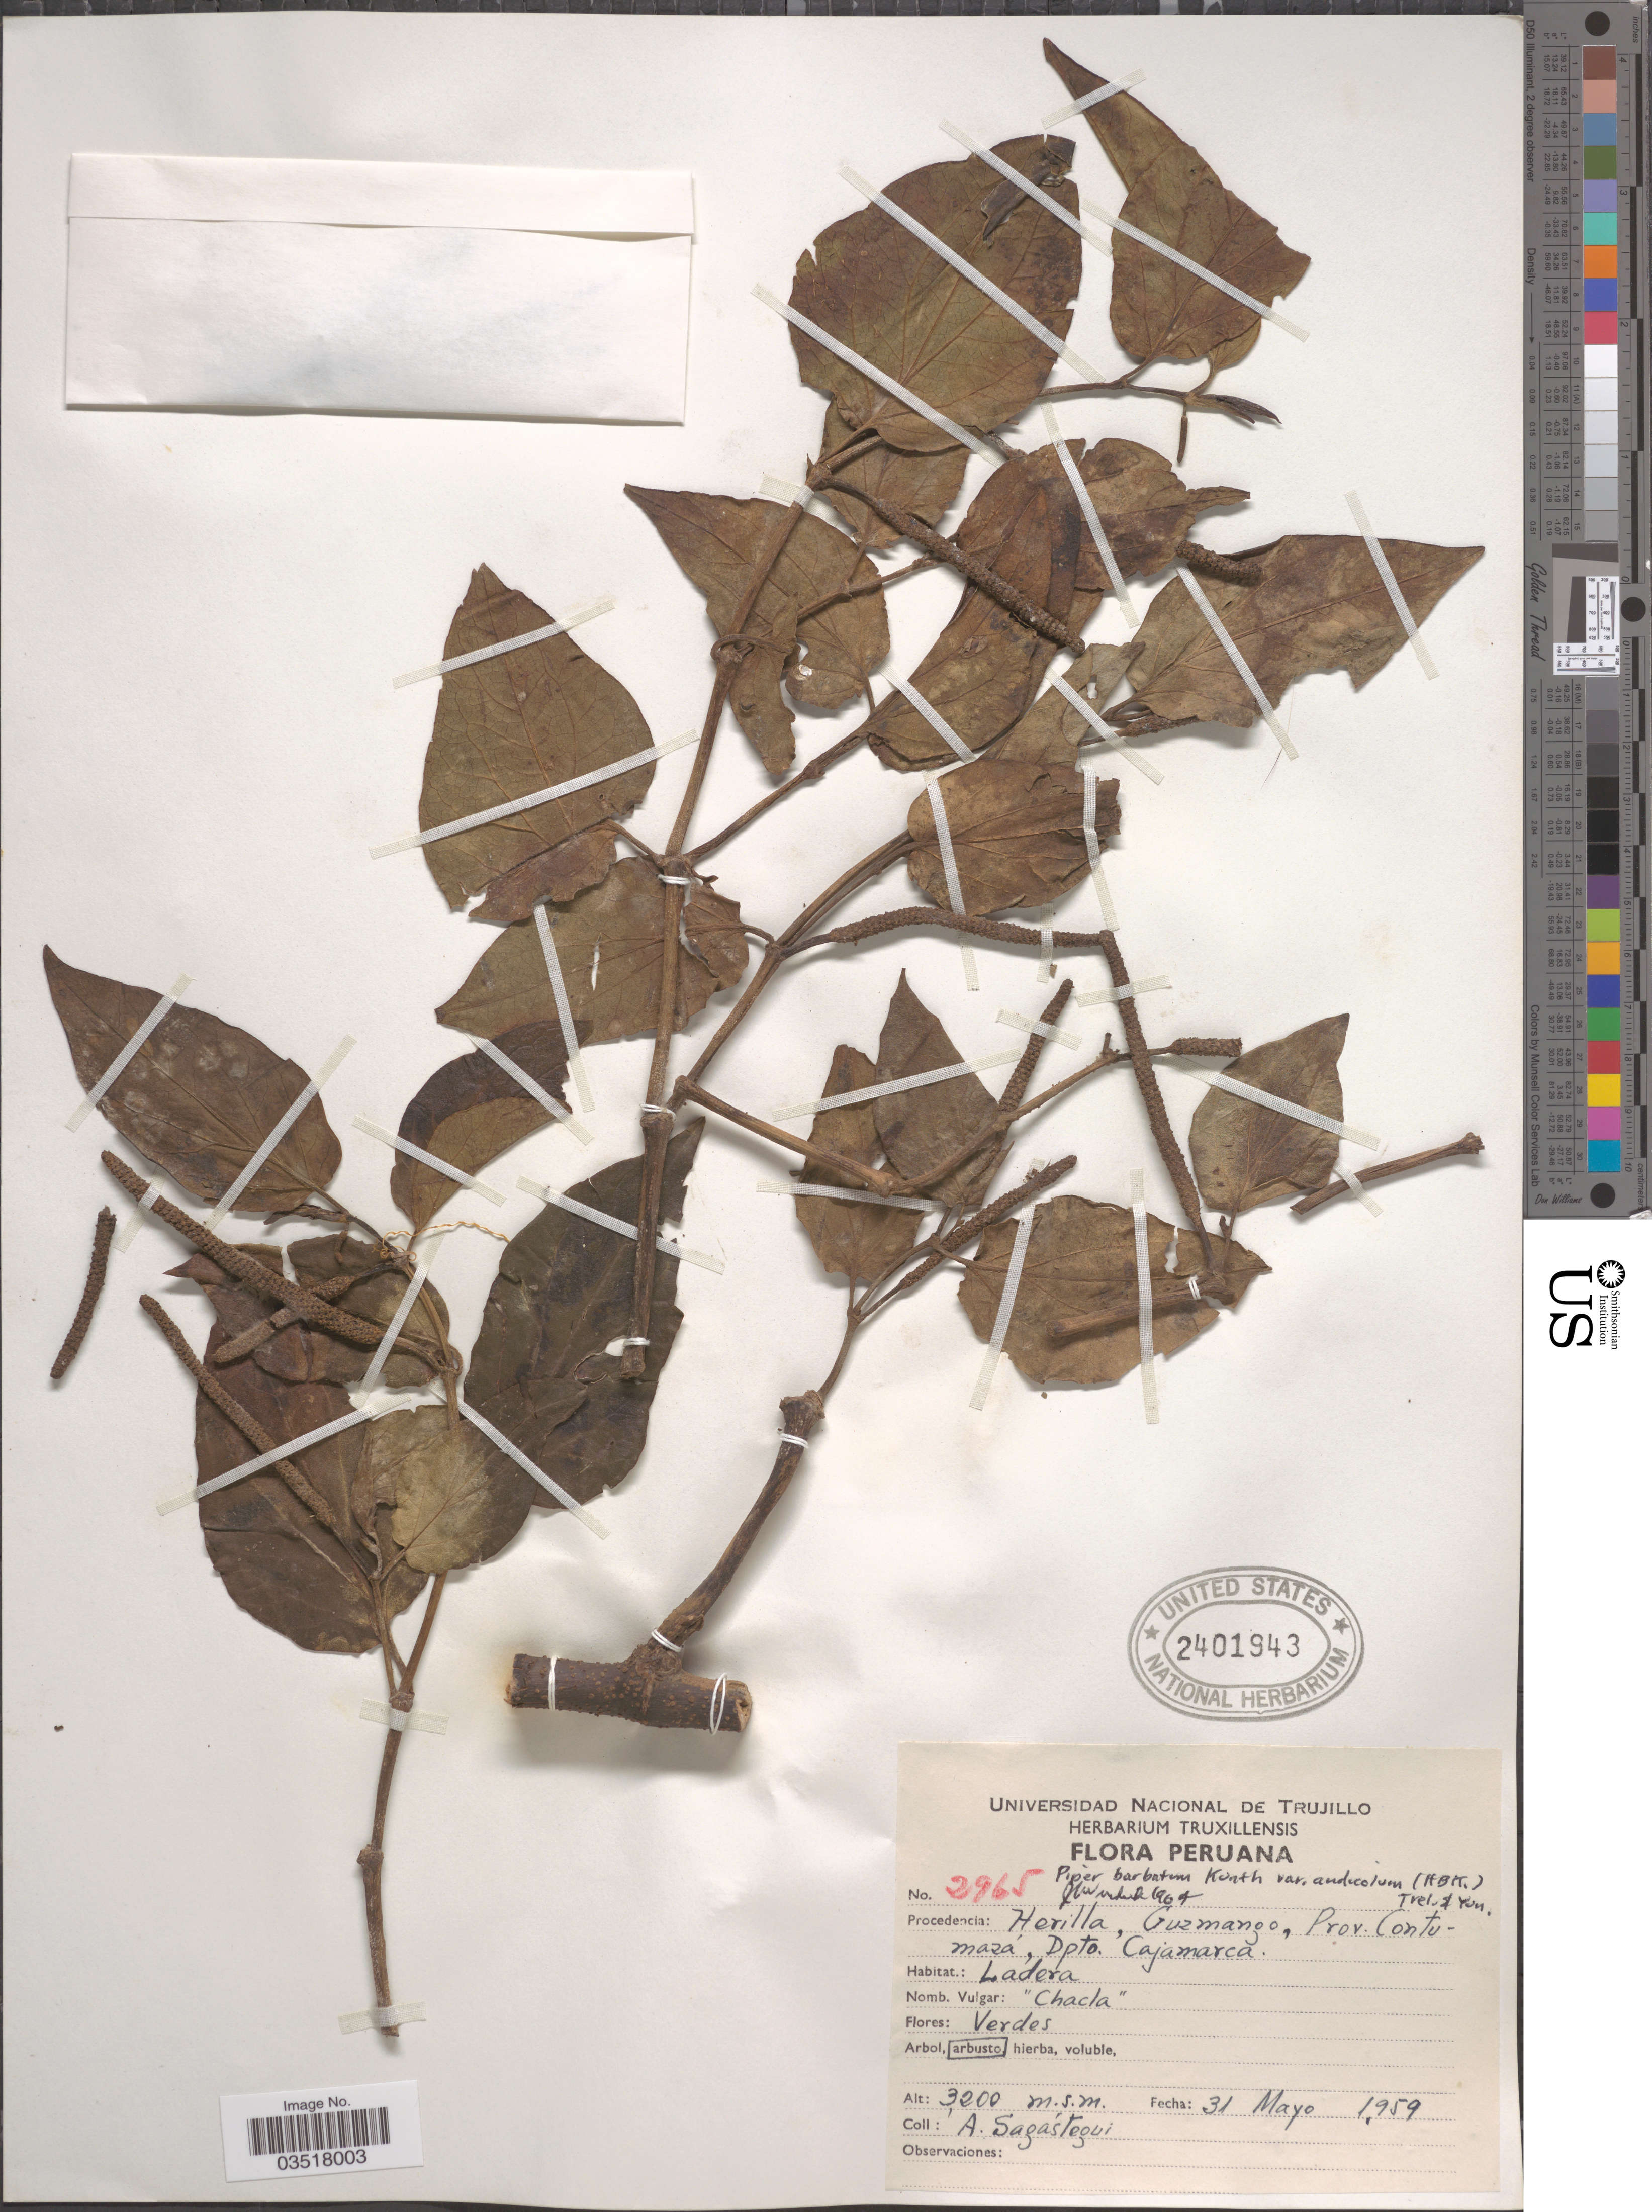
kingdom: Plantae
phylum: Tracheophyta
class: Magnoliopsida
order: Piperales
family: Piperaceae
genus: Piper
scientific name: Piper barbatum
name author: C. DC.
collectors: A. Sagastegui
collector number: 2965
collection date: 1959-05-31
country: Peru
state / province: Cajamarca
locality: Herilla, Guzmango, Prov. Contumazá, Dpto. Cajamarca.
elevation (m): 3200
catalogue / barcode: US 2401943